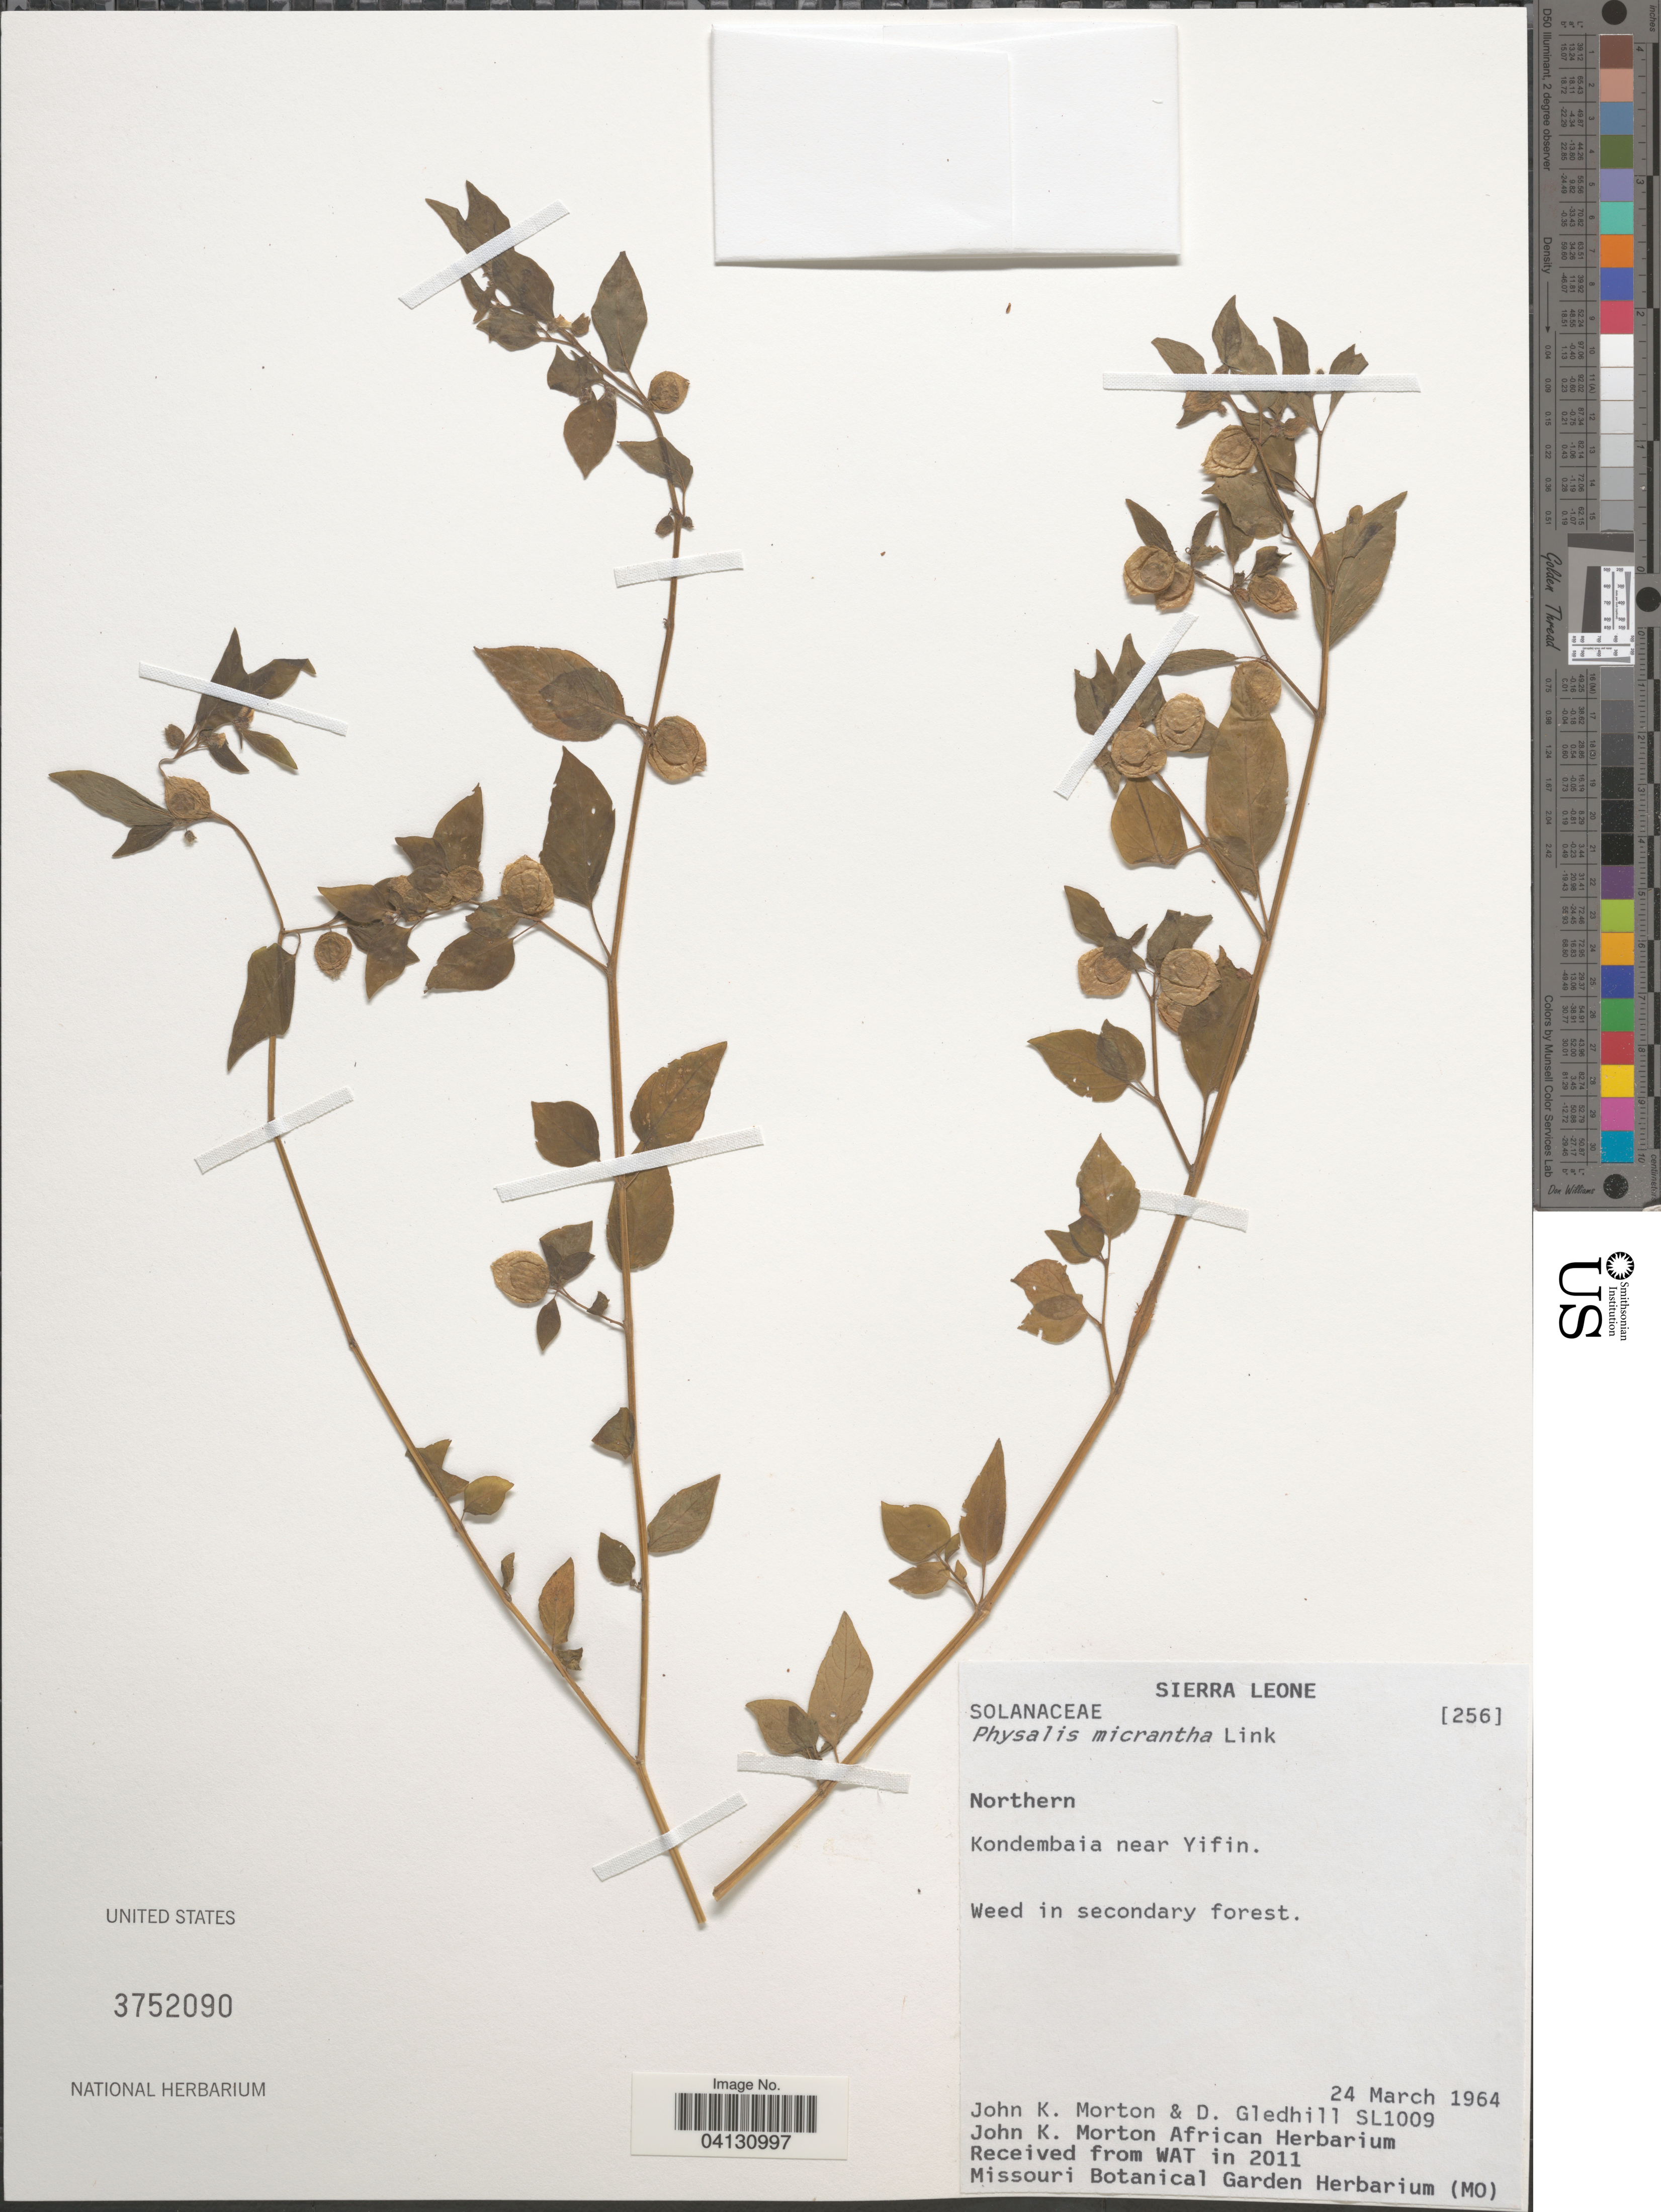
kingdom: Plantae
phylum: Tracheophyta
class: Magnoliopsida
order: Solanales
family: Solanaceae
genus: Physalis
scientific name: Physalis micrantha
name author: L.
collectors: J. K. Morton & D. Gledhill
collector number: SL1009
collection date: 1964-03-24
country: Sierra Leone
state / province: Northern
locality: Kondembaia near Yifin.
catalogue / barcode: US 3752090